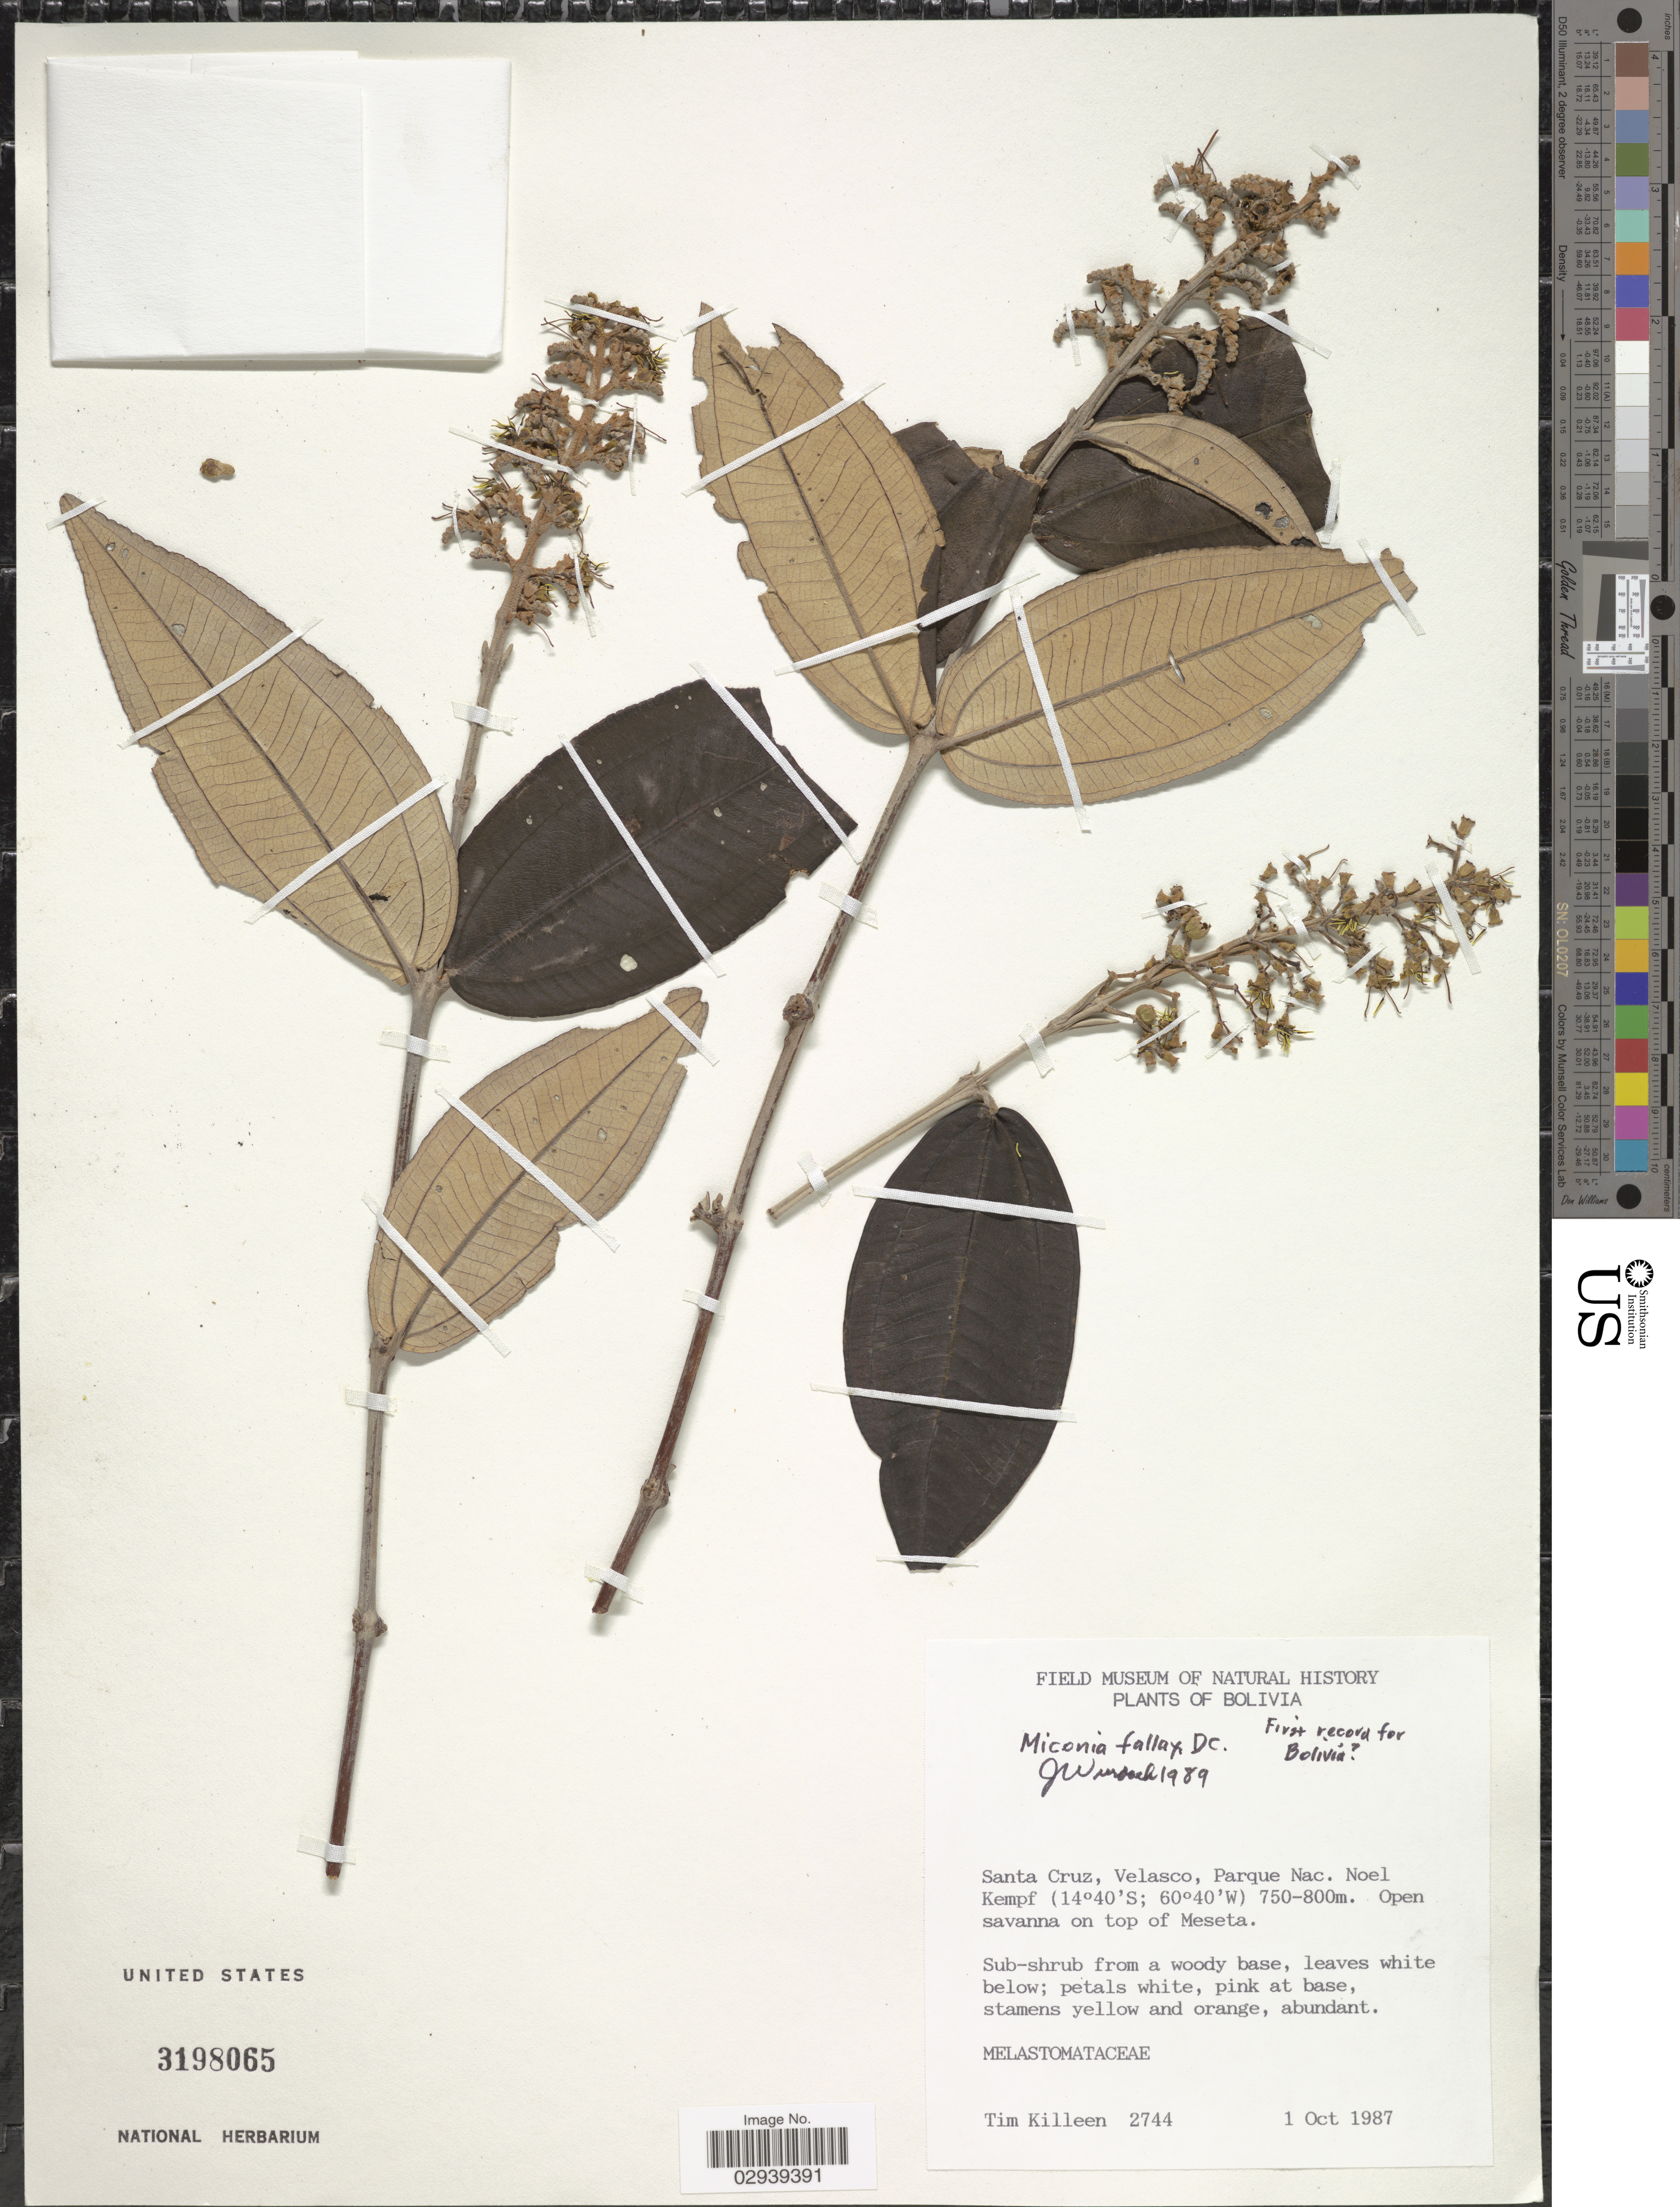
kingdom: Plantae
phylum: Tracheophyta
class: Magnoliopsida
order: Myrtales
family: Melastomataceae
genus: Miconia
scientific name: Miconia fallax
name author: DC.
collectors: T. J. Killeen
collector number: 2744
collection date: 1987-10-01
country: Bolivia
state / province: Santa Cruz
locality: Velasco, Parque Nac. Noel Kempf. Open savanna on top of Meseta.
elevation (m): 750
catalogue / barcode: US 3198065